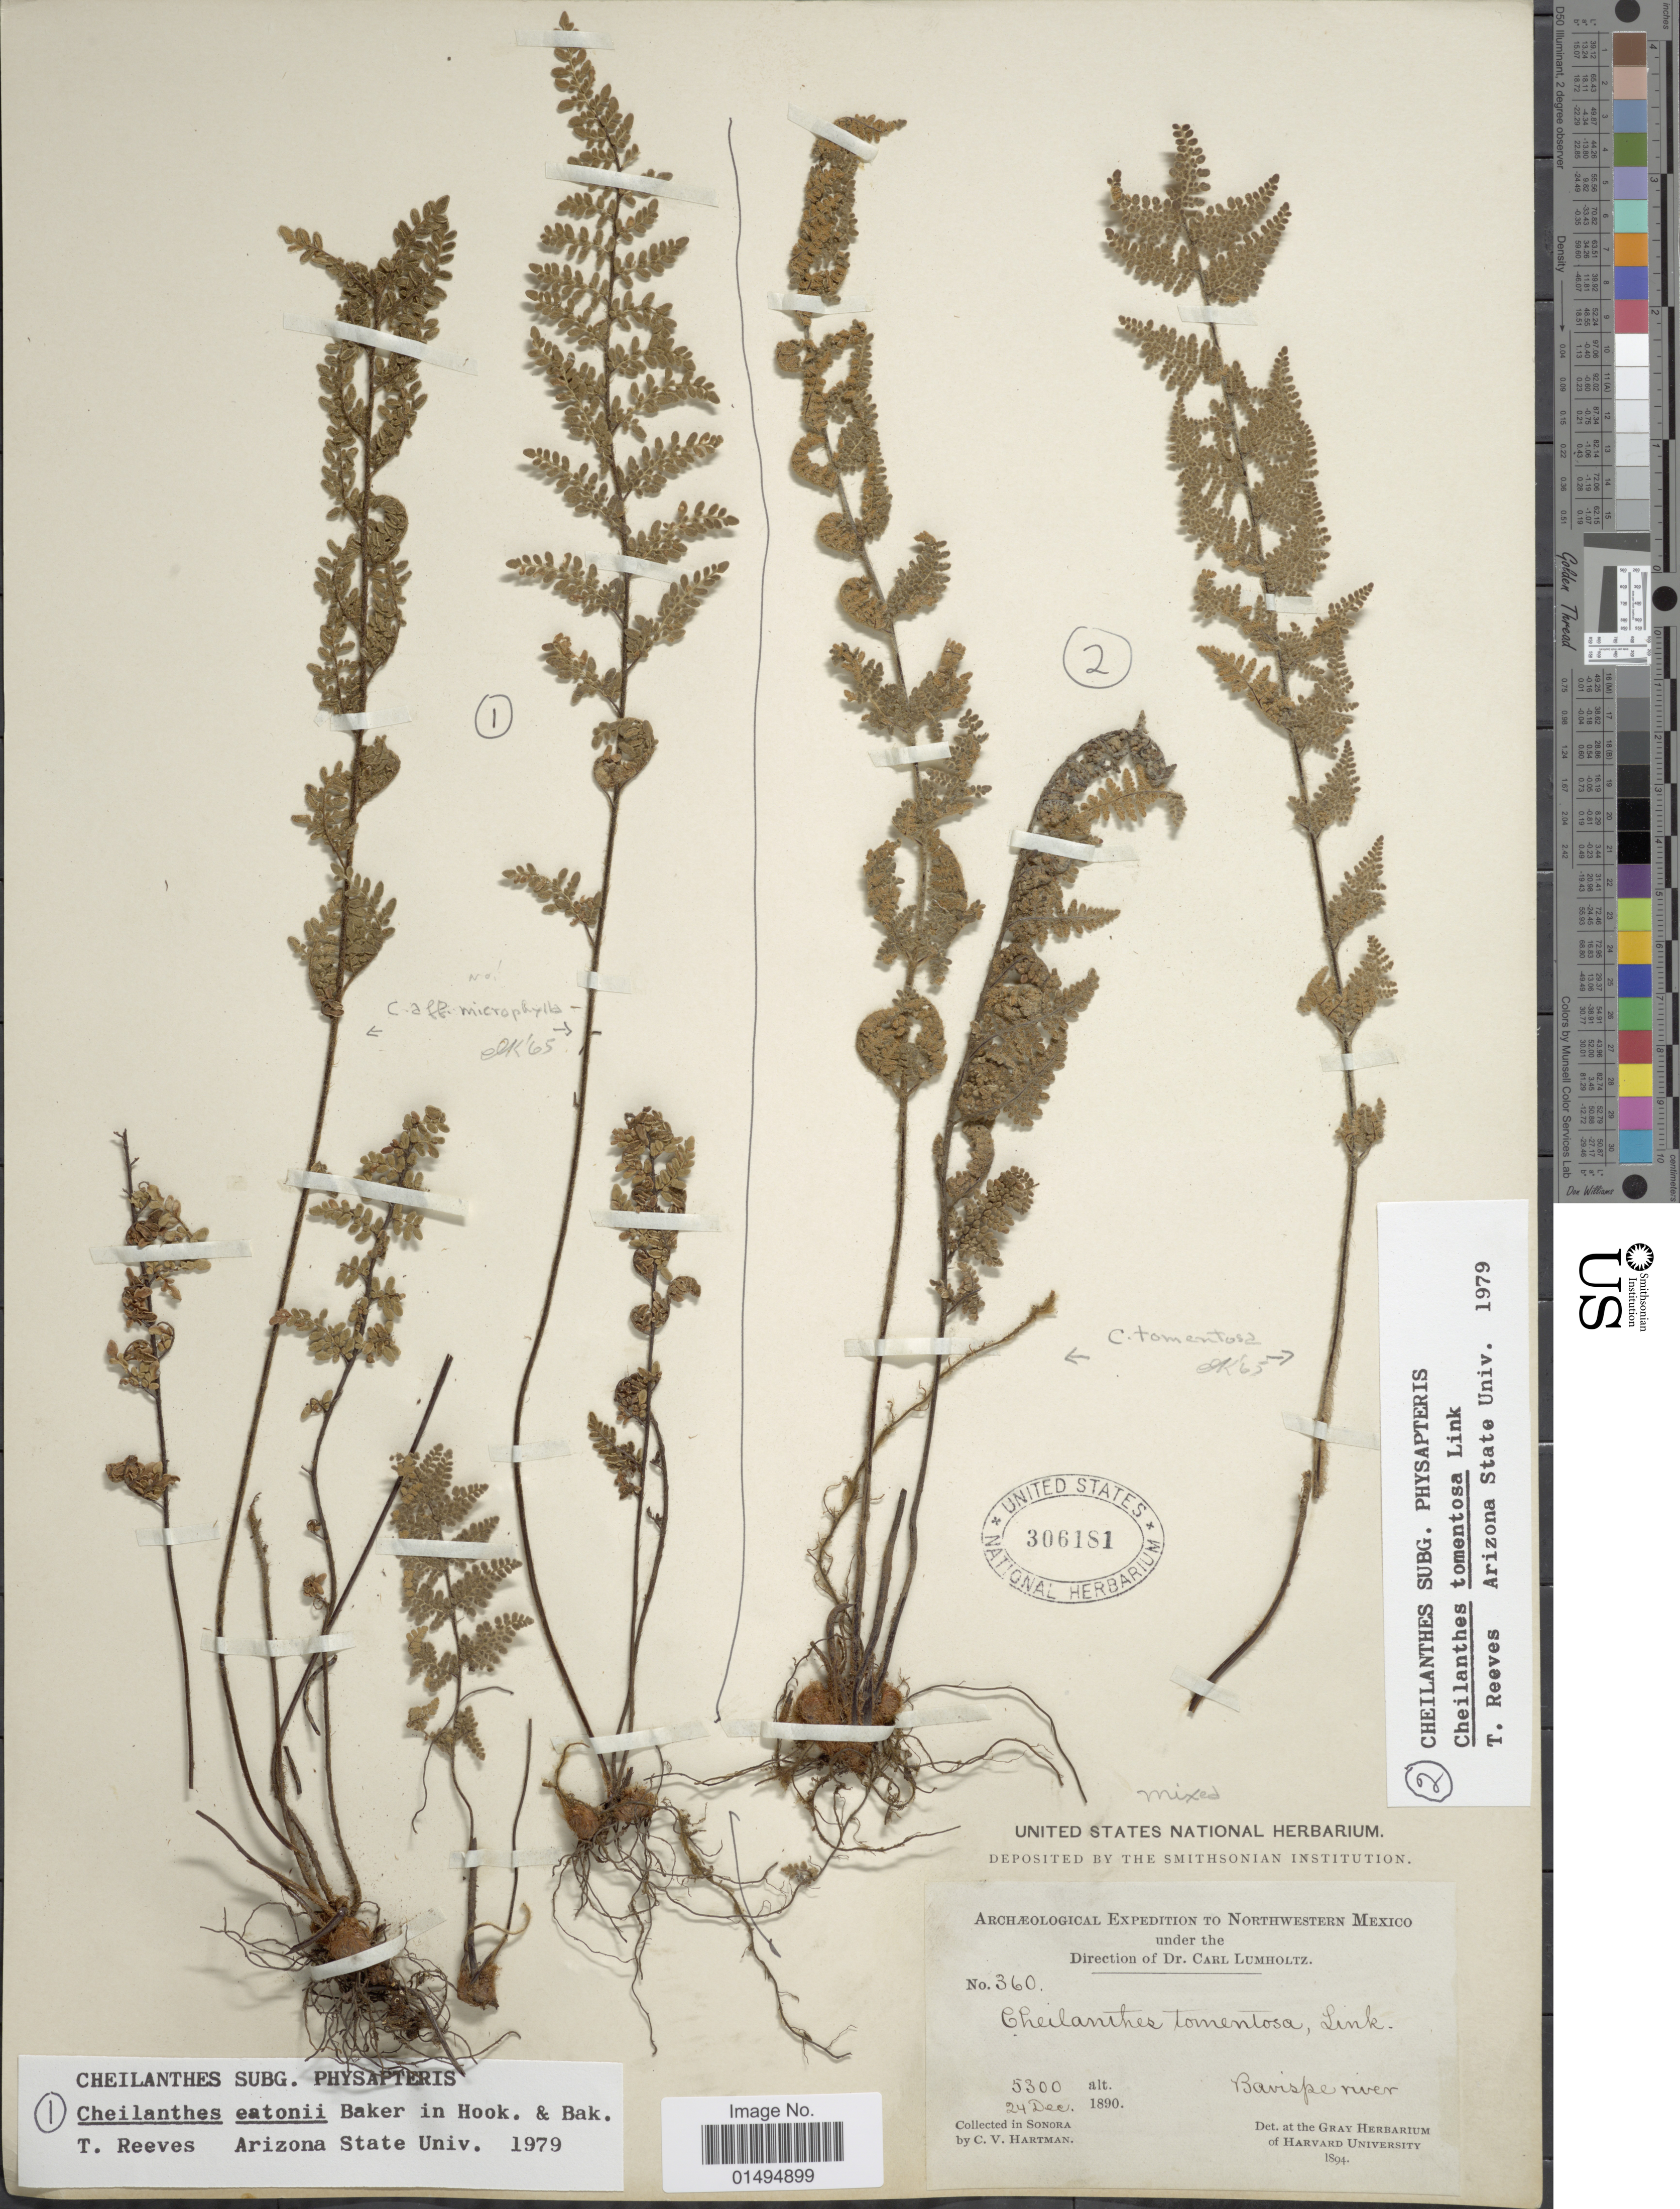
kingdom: Plantae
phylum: Tracheophyta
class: Polypodiopsida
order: Polypodiales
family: Pteridaceae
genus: Myriopteris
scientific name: Myriopteris tomentosa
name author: (Link) Fée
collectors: C. V. Hartman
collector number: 360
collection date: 1894-12-24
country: Mexico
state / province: Sonora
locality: Northwestern Mexico, Sonora, Bavispe river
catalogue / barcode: US 306181